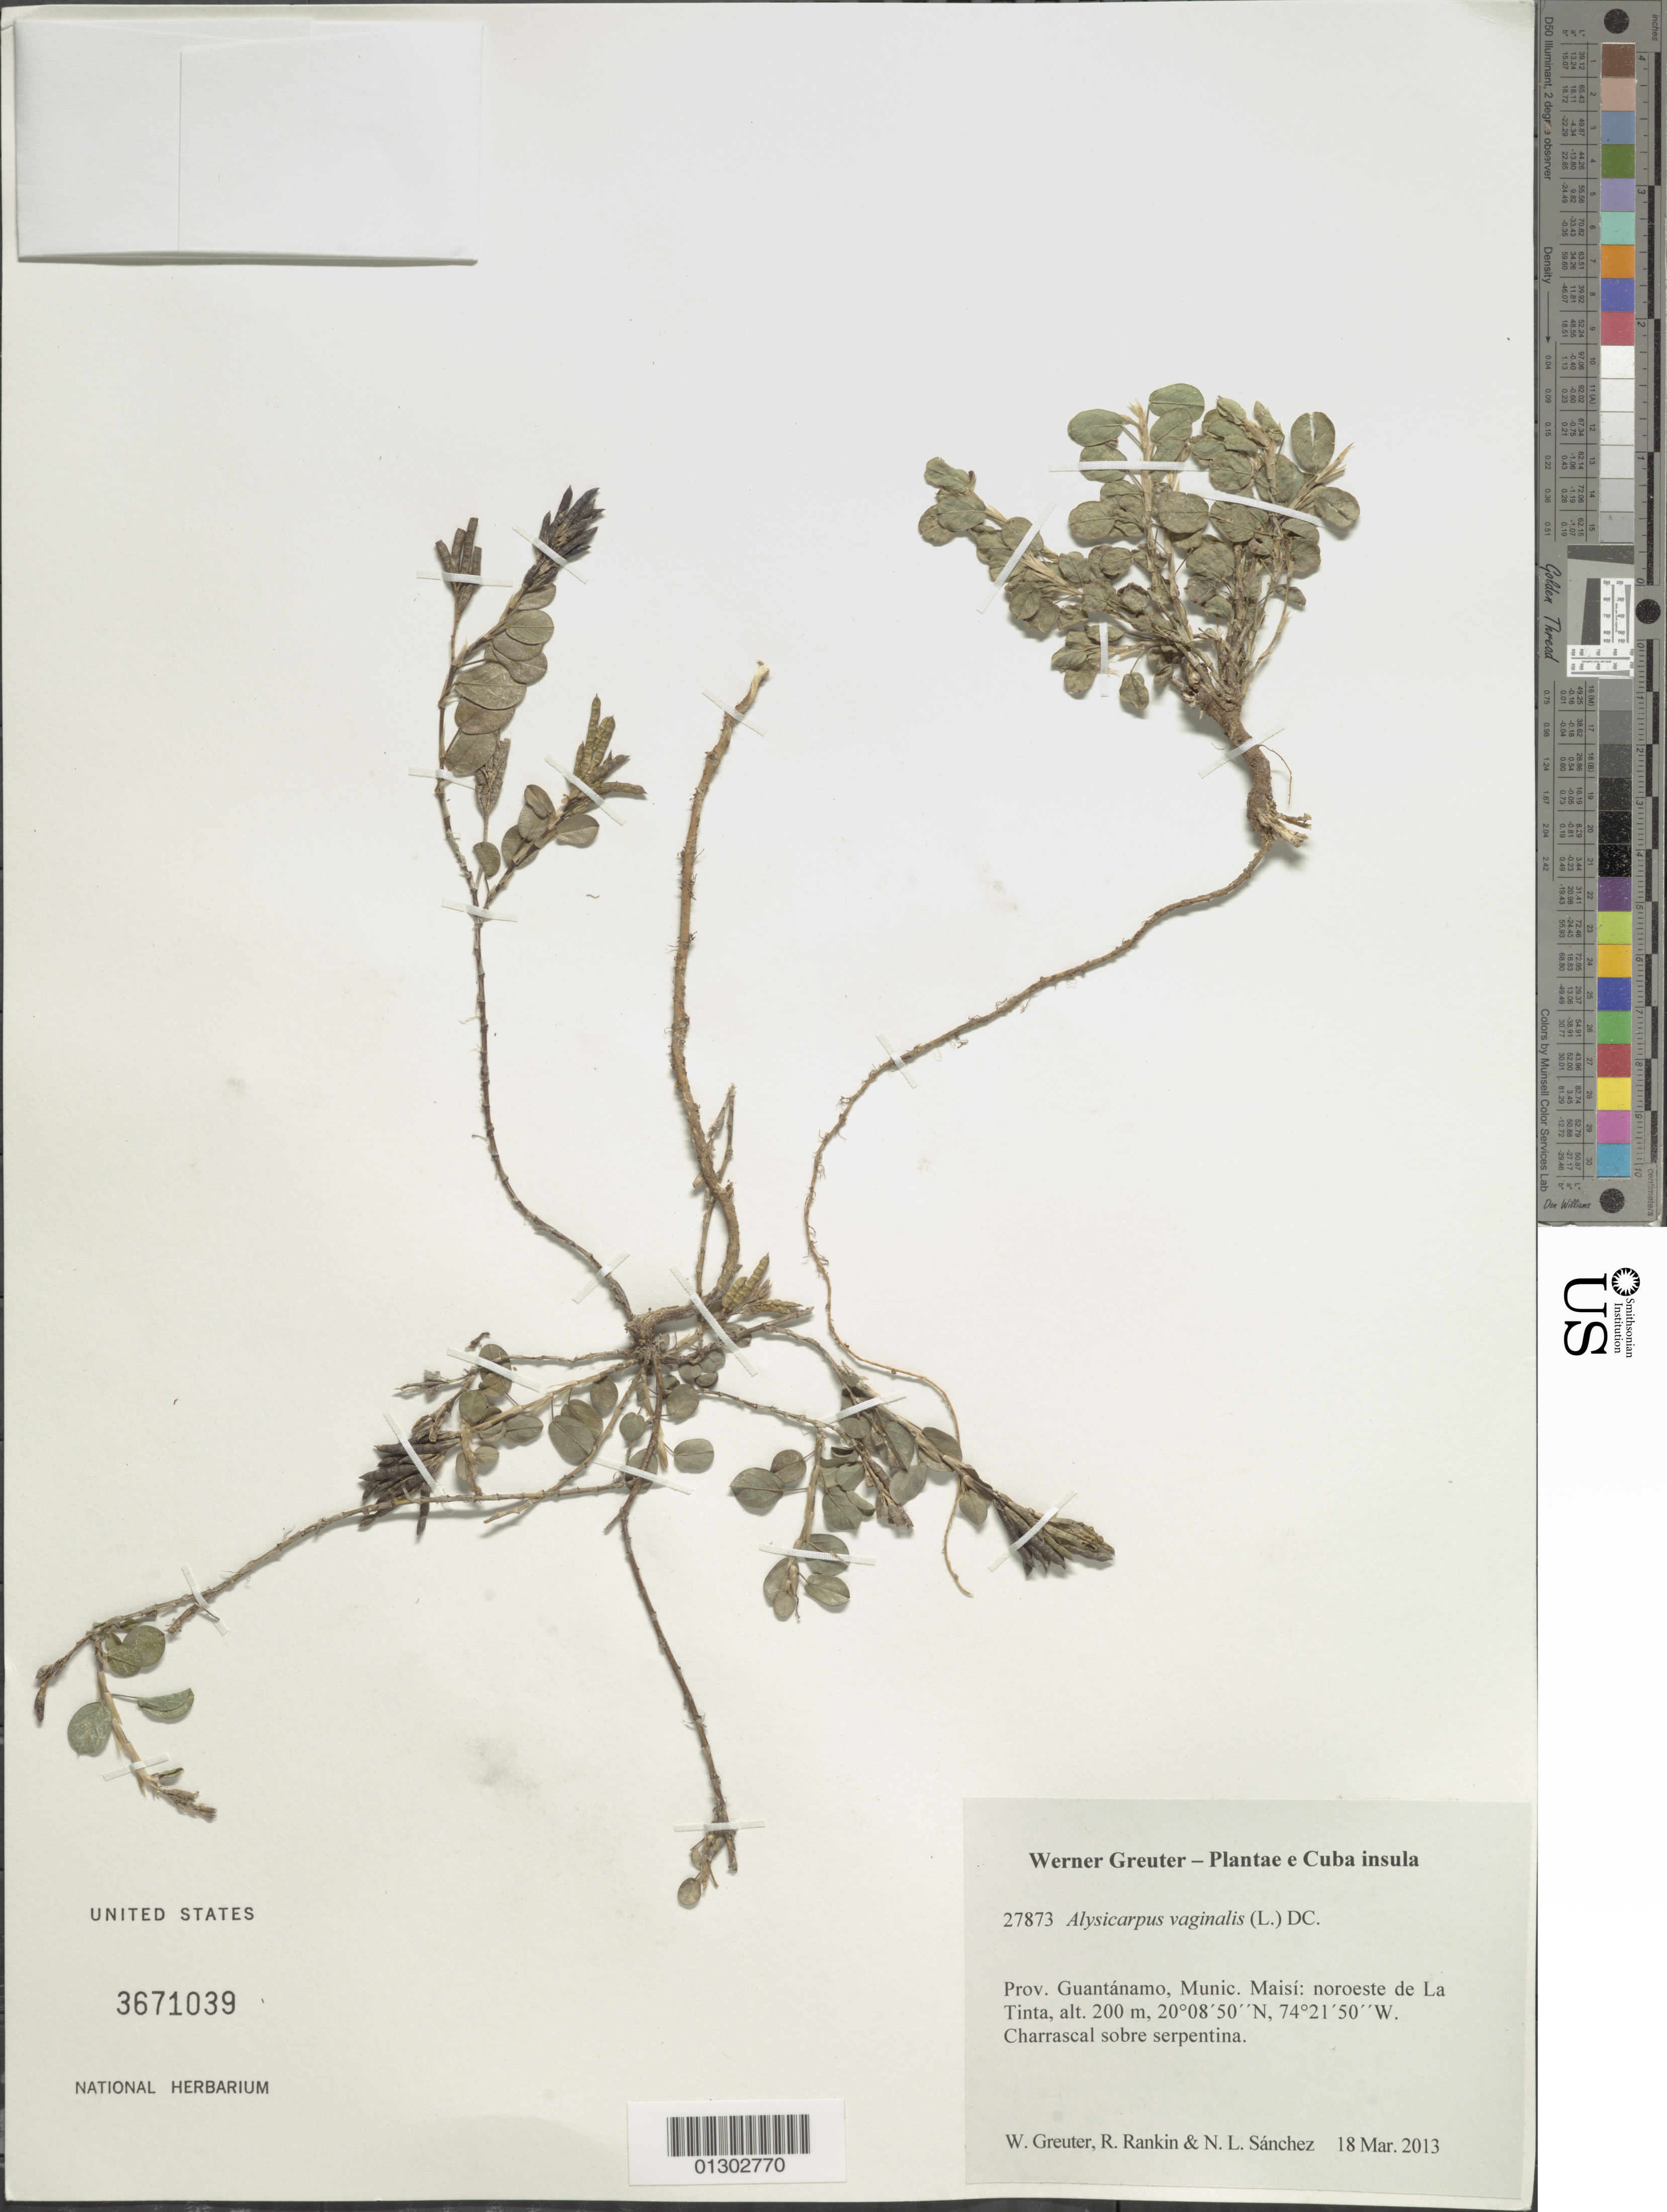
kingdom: Plantae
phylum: Tracheophyta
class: Magnoliopsida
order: Fabales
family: Fabaceae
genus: Alysicarpus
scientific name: Alysicarpus vaginalis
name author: (L.) DC.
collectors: W. R. Greuter, R. Rankin Rodriguez & N. Sanchez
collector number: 27873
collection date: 2013-03-18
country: Cuba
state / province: Guantanamo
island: Cuba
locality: Munic. Maisí, noroeste de La Tinta.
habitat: Charrascal sobre serpentina.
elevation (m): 200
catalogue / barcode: US 3671039